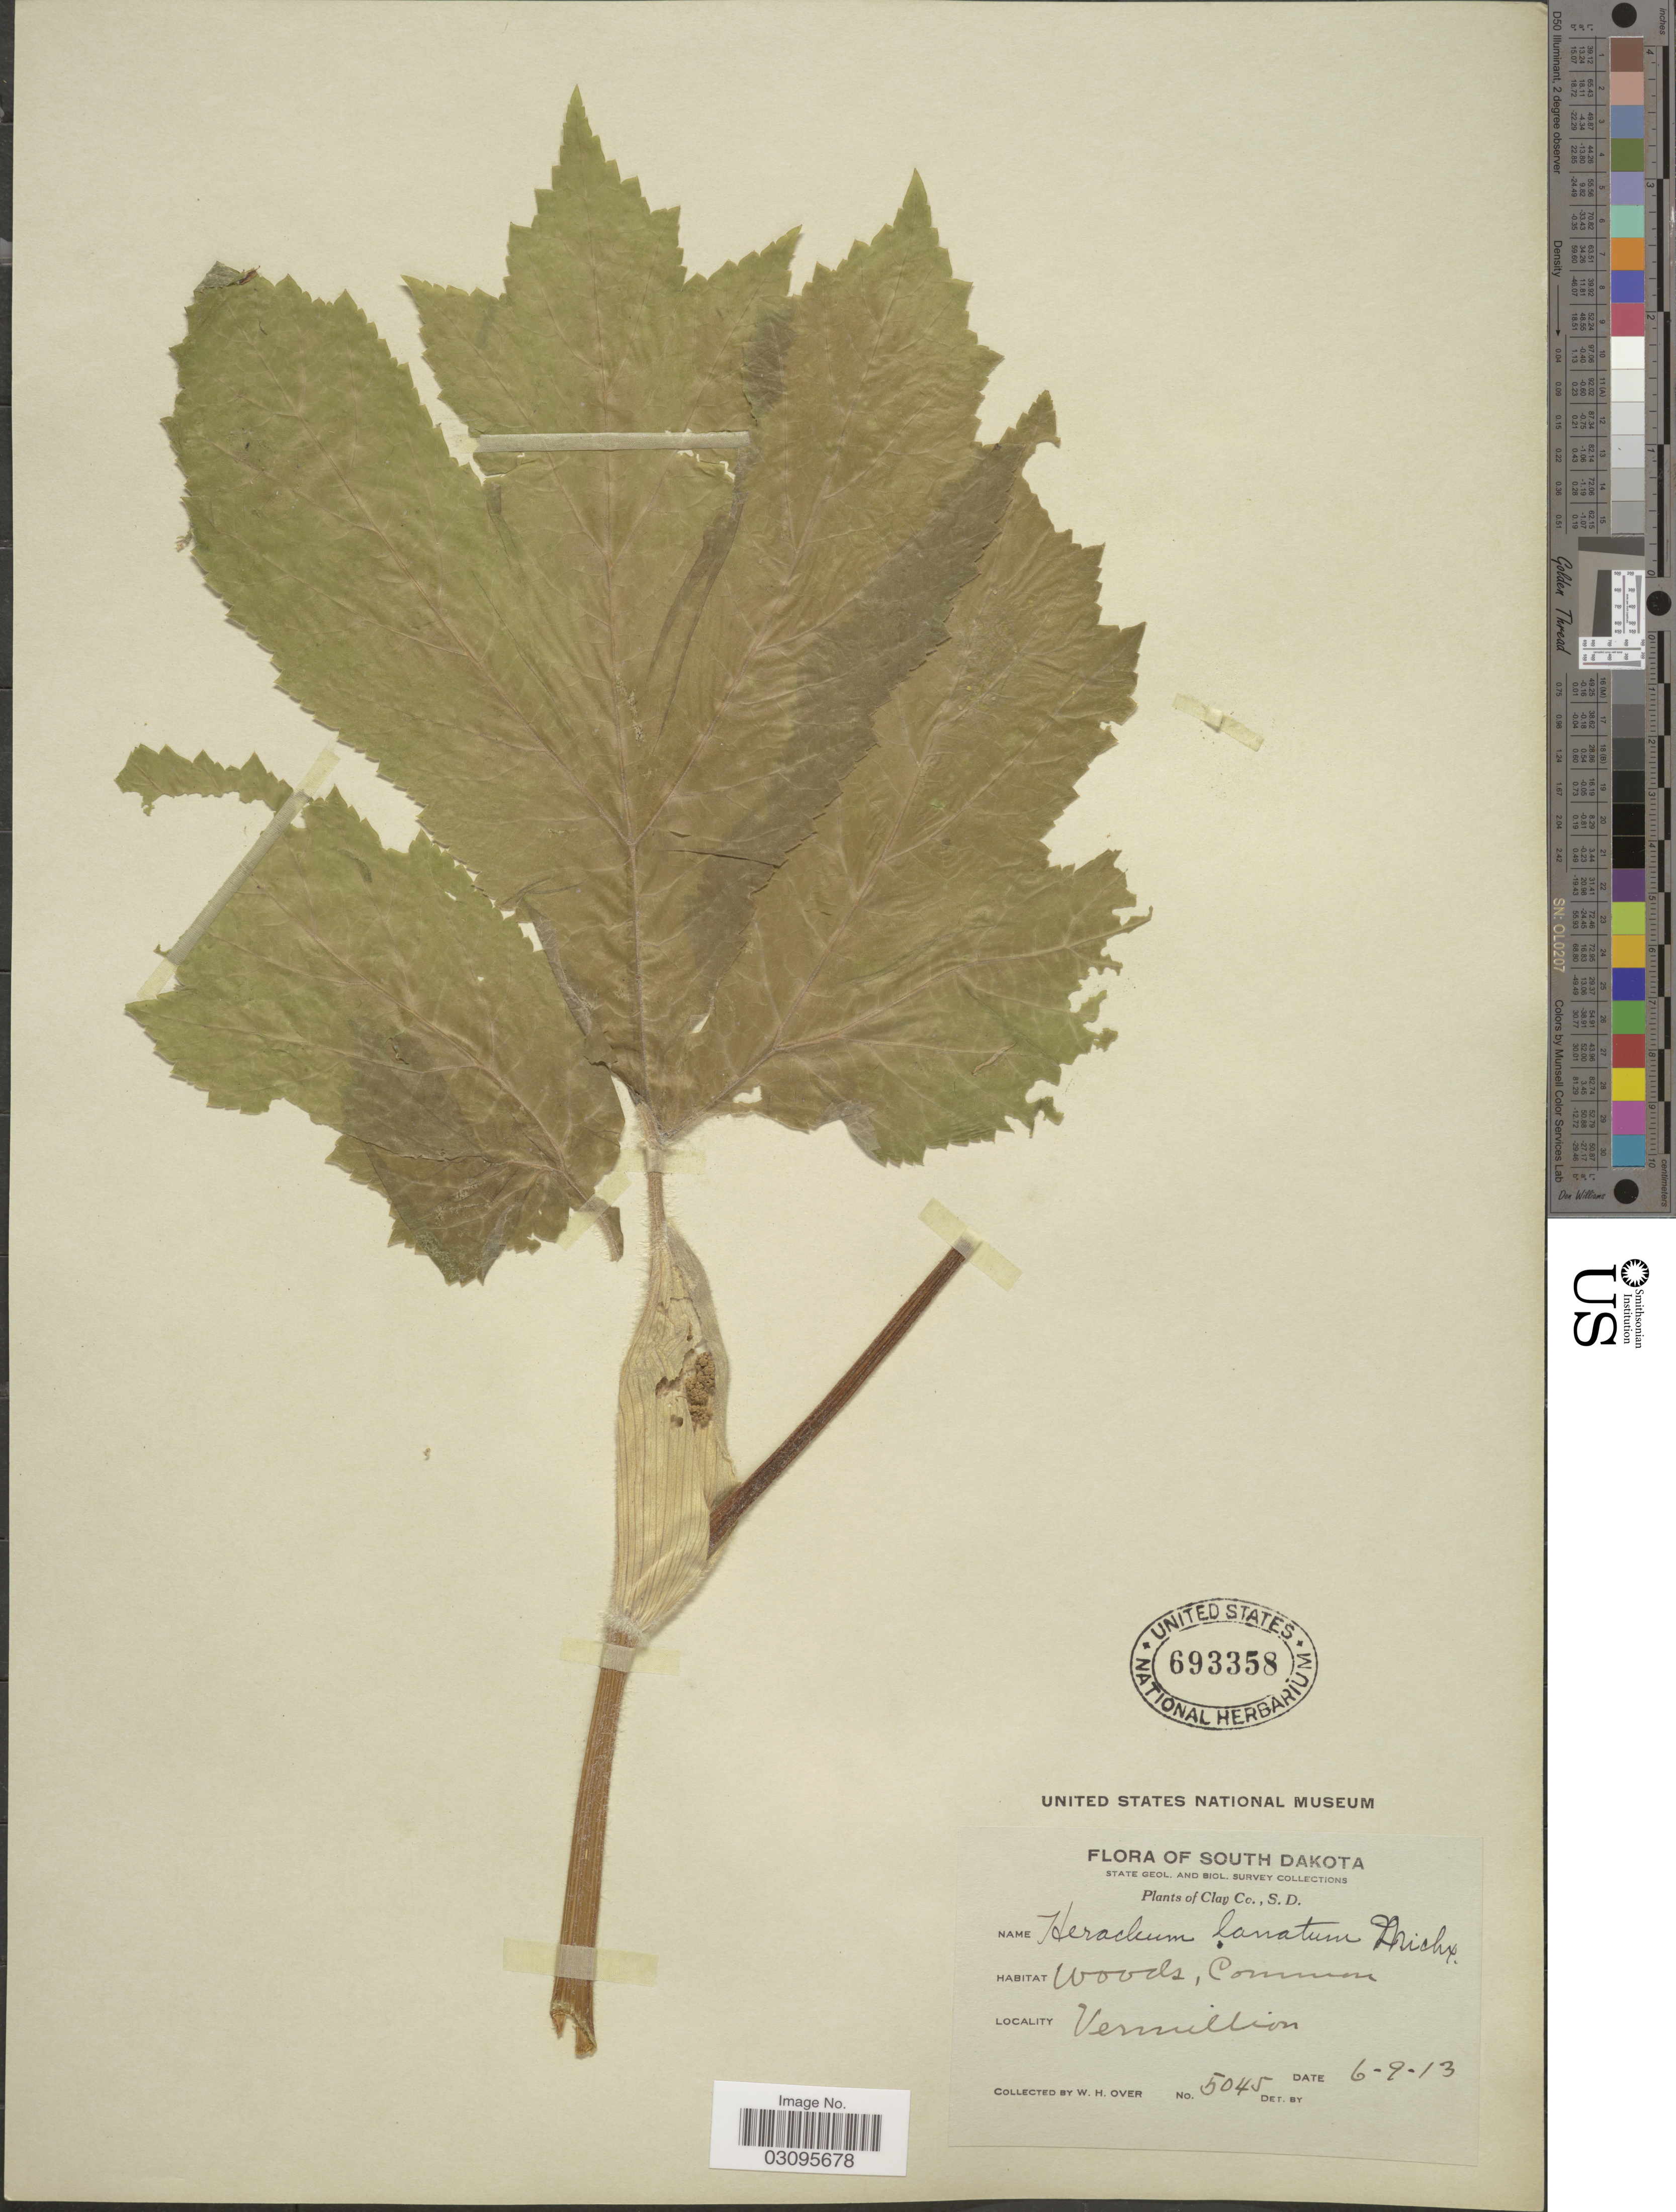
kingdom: Plantae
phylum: Tracheophyta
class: Magnoliopsida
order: Apiales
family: Apiaceae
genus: Heracleum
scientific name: Heracleum lanatum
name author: Michx.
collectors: W. Over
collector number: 5045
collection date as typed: Transcribed d/m/y: 9/6/13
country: United States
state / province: South Dakota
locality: Clay Co., S. D. Vermillion.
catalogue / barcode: US 693358